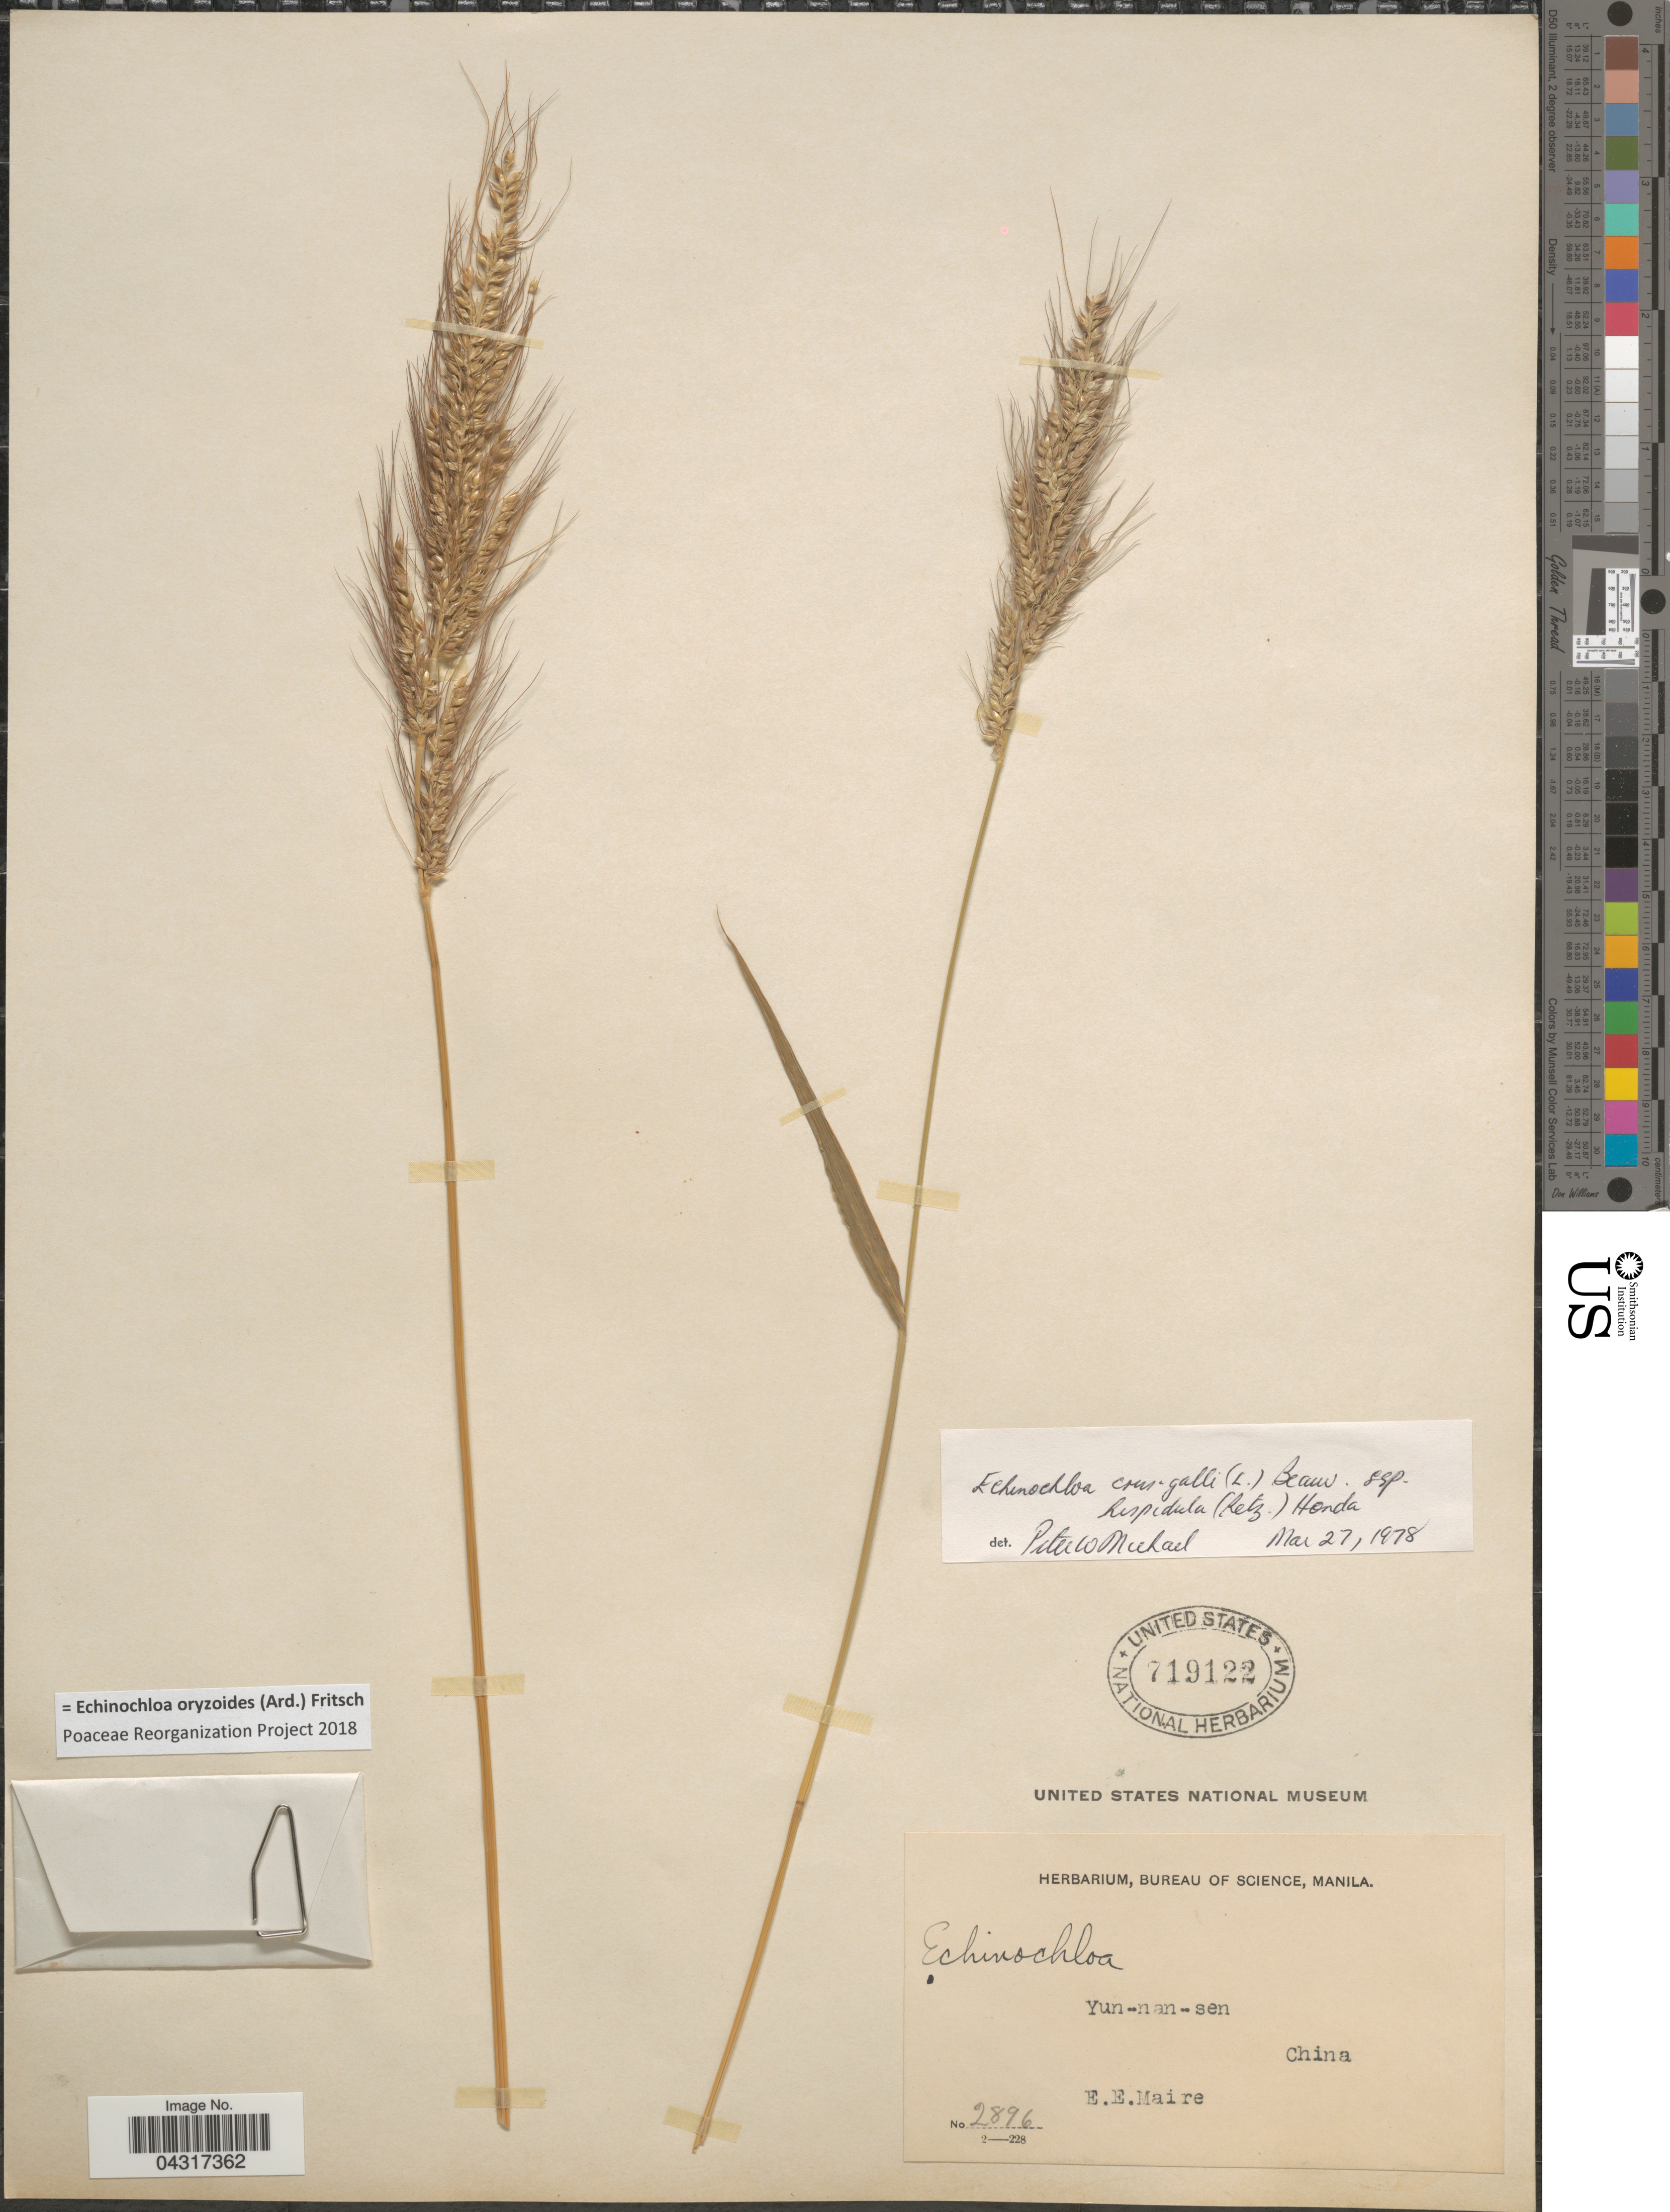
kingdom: Plantae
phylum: Tracheophyta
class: Liliopsida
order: Poales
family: Poaceae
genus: Echinochloa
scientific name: Echinochloa oryzoides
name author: (Ard.) Fritsch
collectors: E. E. Maire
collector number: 2896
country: China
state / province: Yunnan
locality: Yun-nan-sen.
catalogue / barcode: US 719122